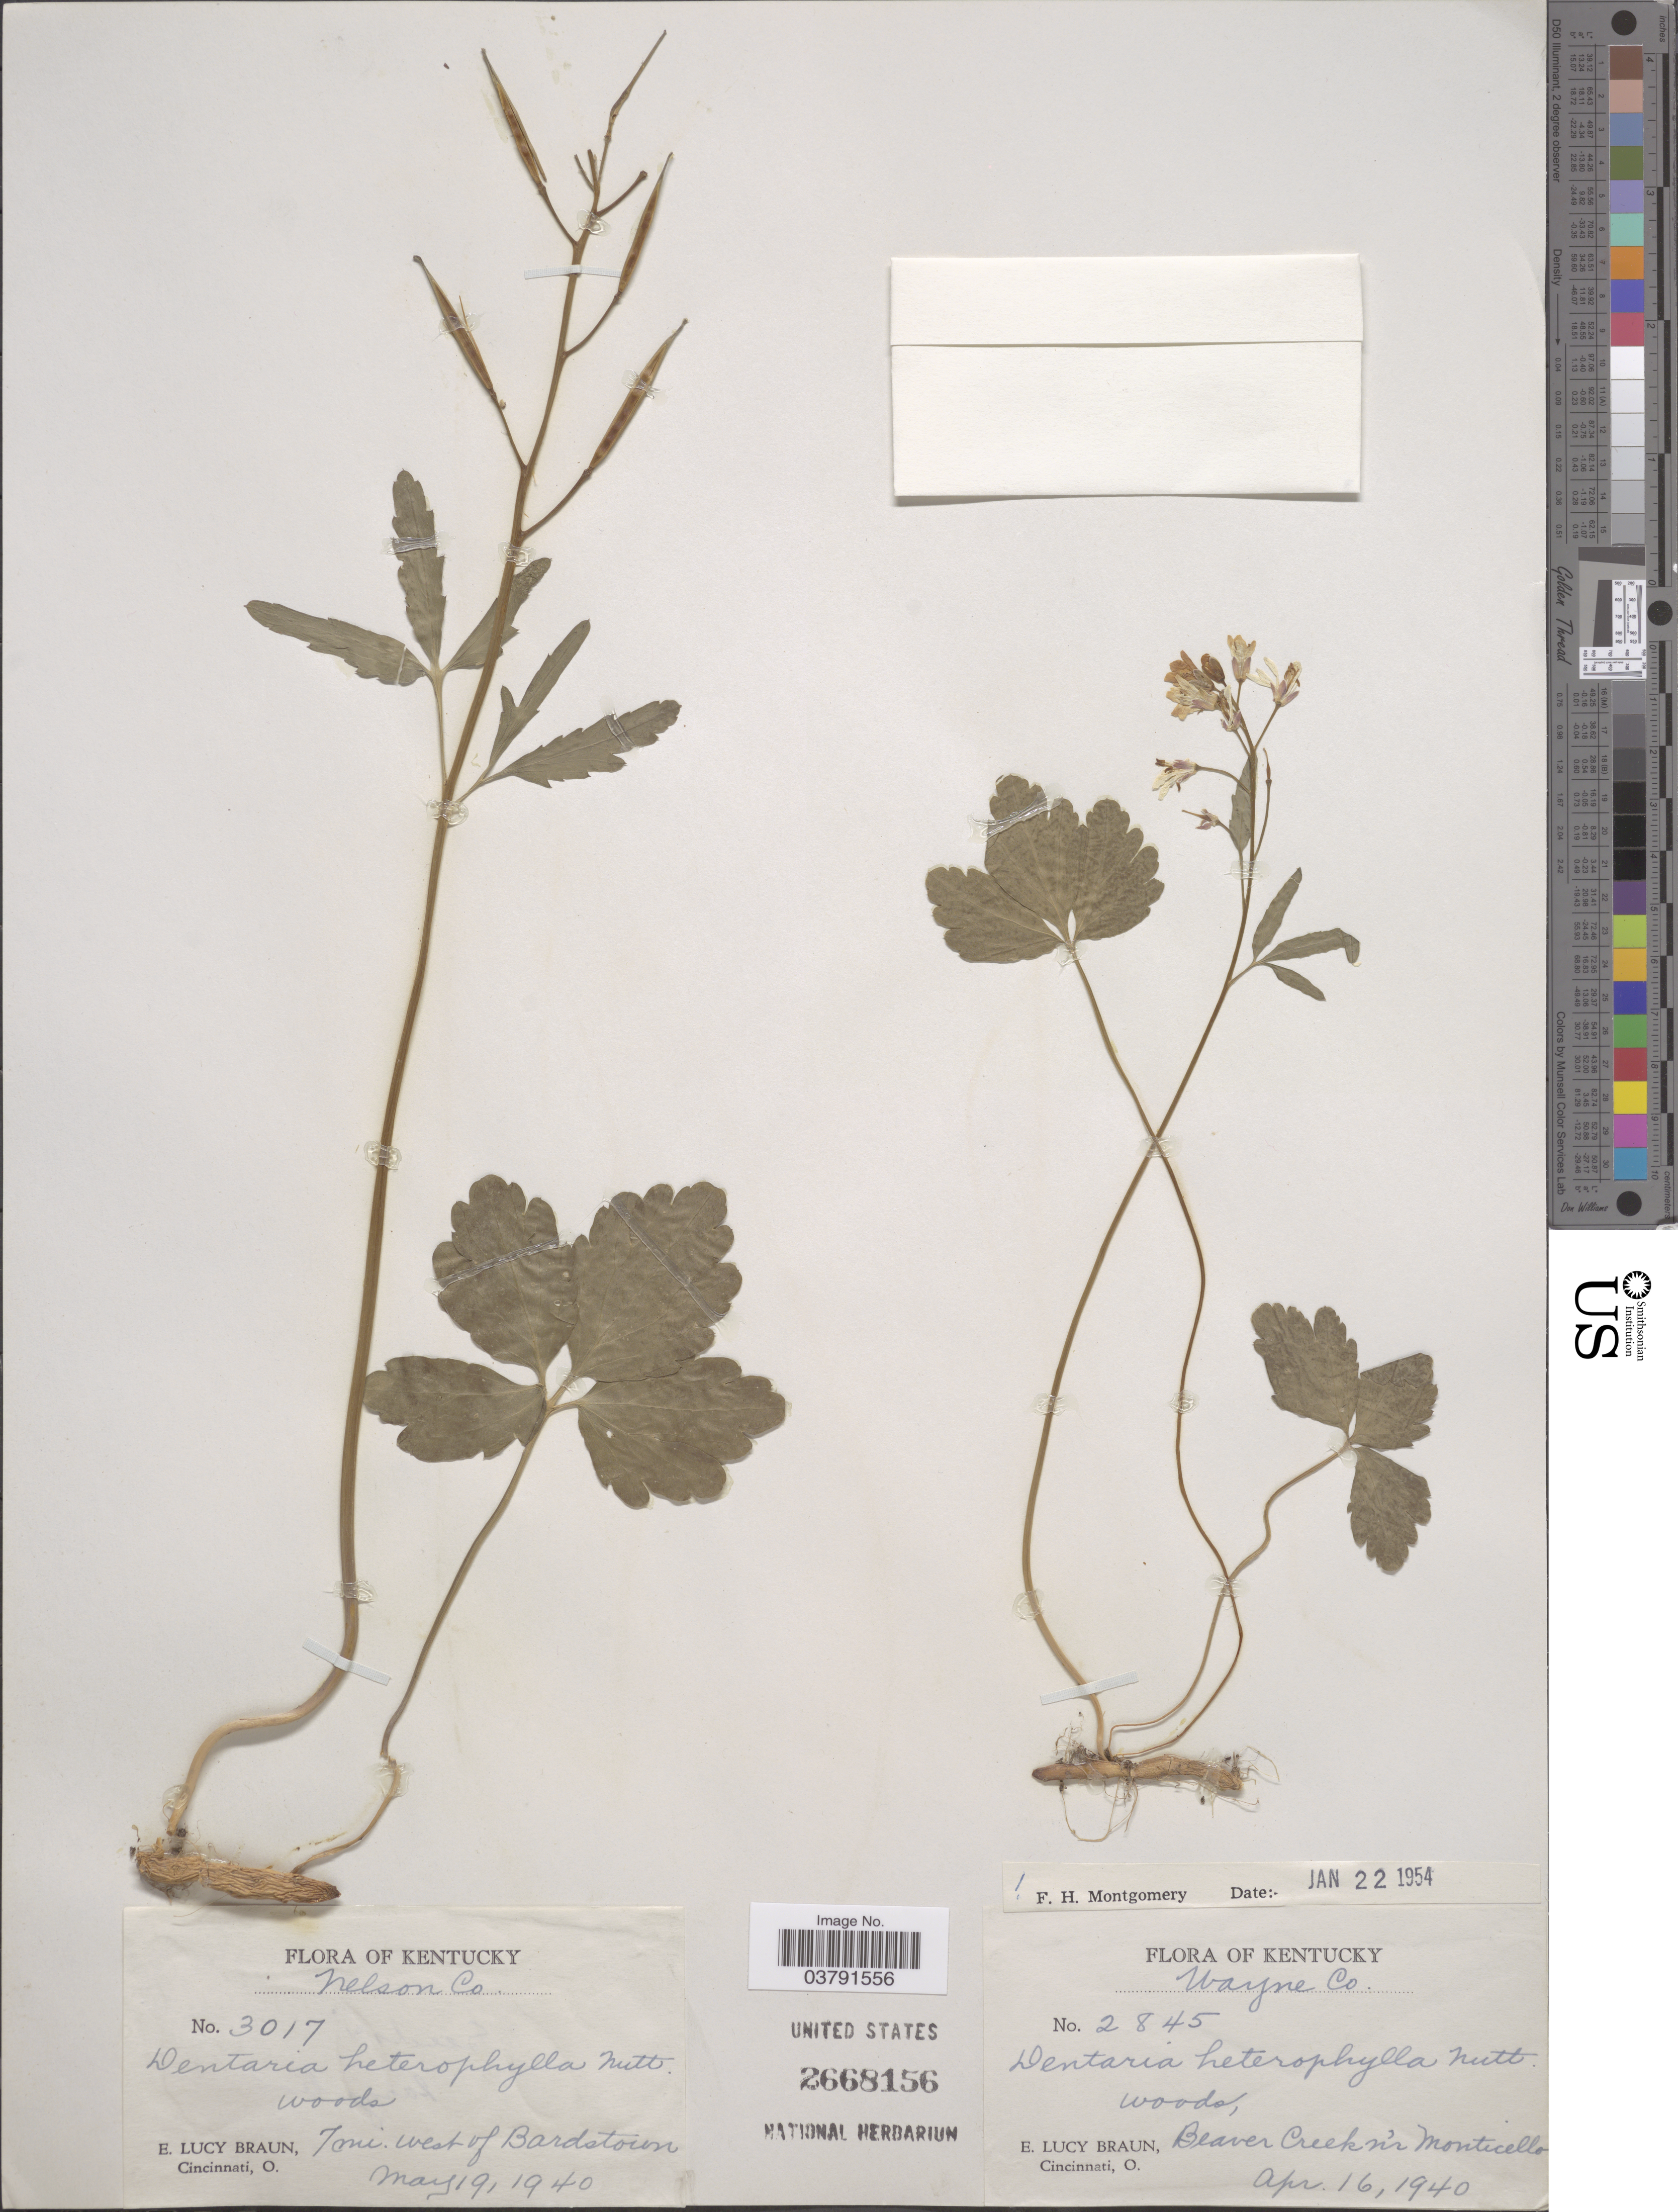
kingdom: Plantae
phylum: Tracheophyta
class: Magnoliopsida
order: Brassicales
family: Brassicaceae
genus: Dentaria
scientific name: Dentaria heterophylla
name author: Nutt.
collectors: E. L. Braun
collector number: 2845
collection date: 1940-04-16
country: United States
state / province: Kentucky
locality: Wayne Co. Beaver Creek nr Monticello.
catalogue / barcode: US 2668156-2